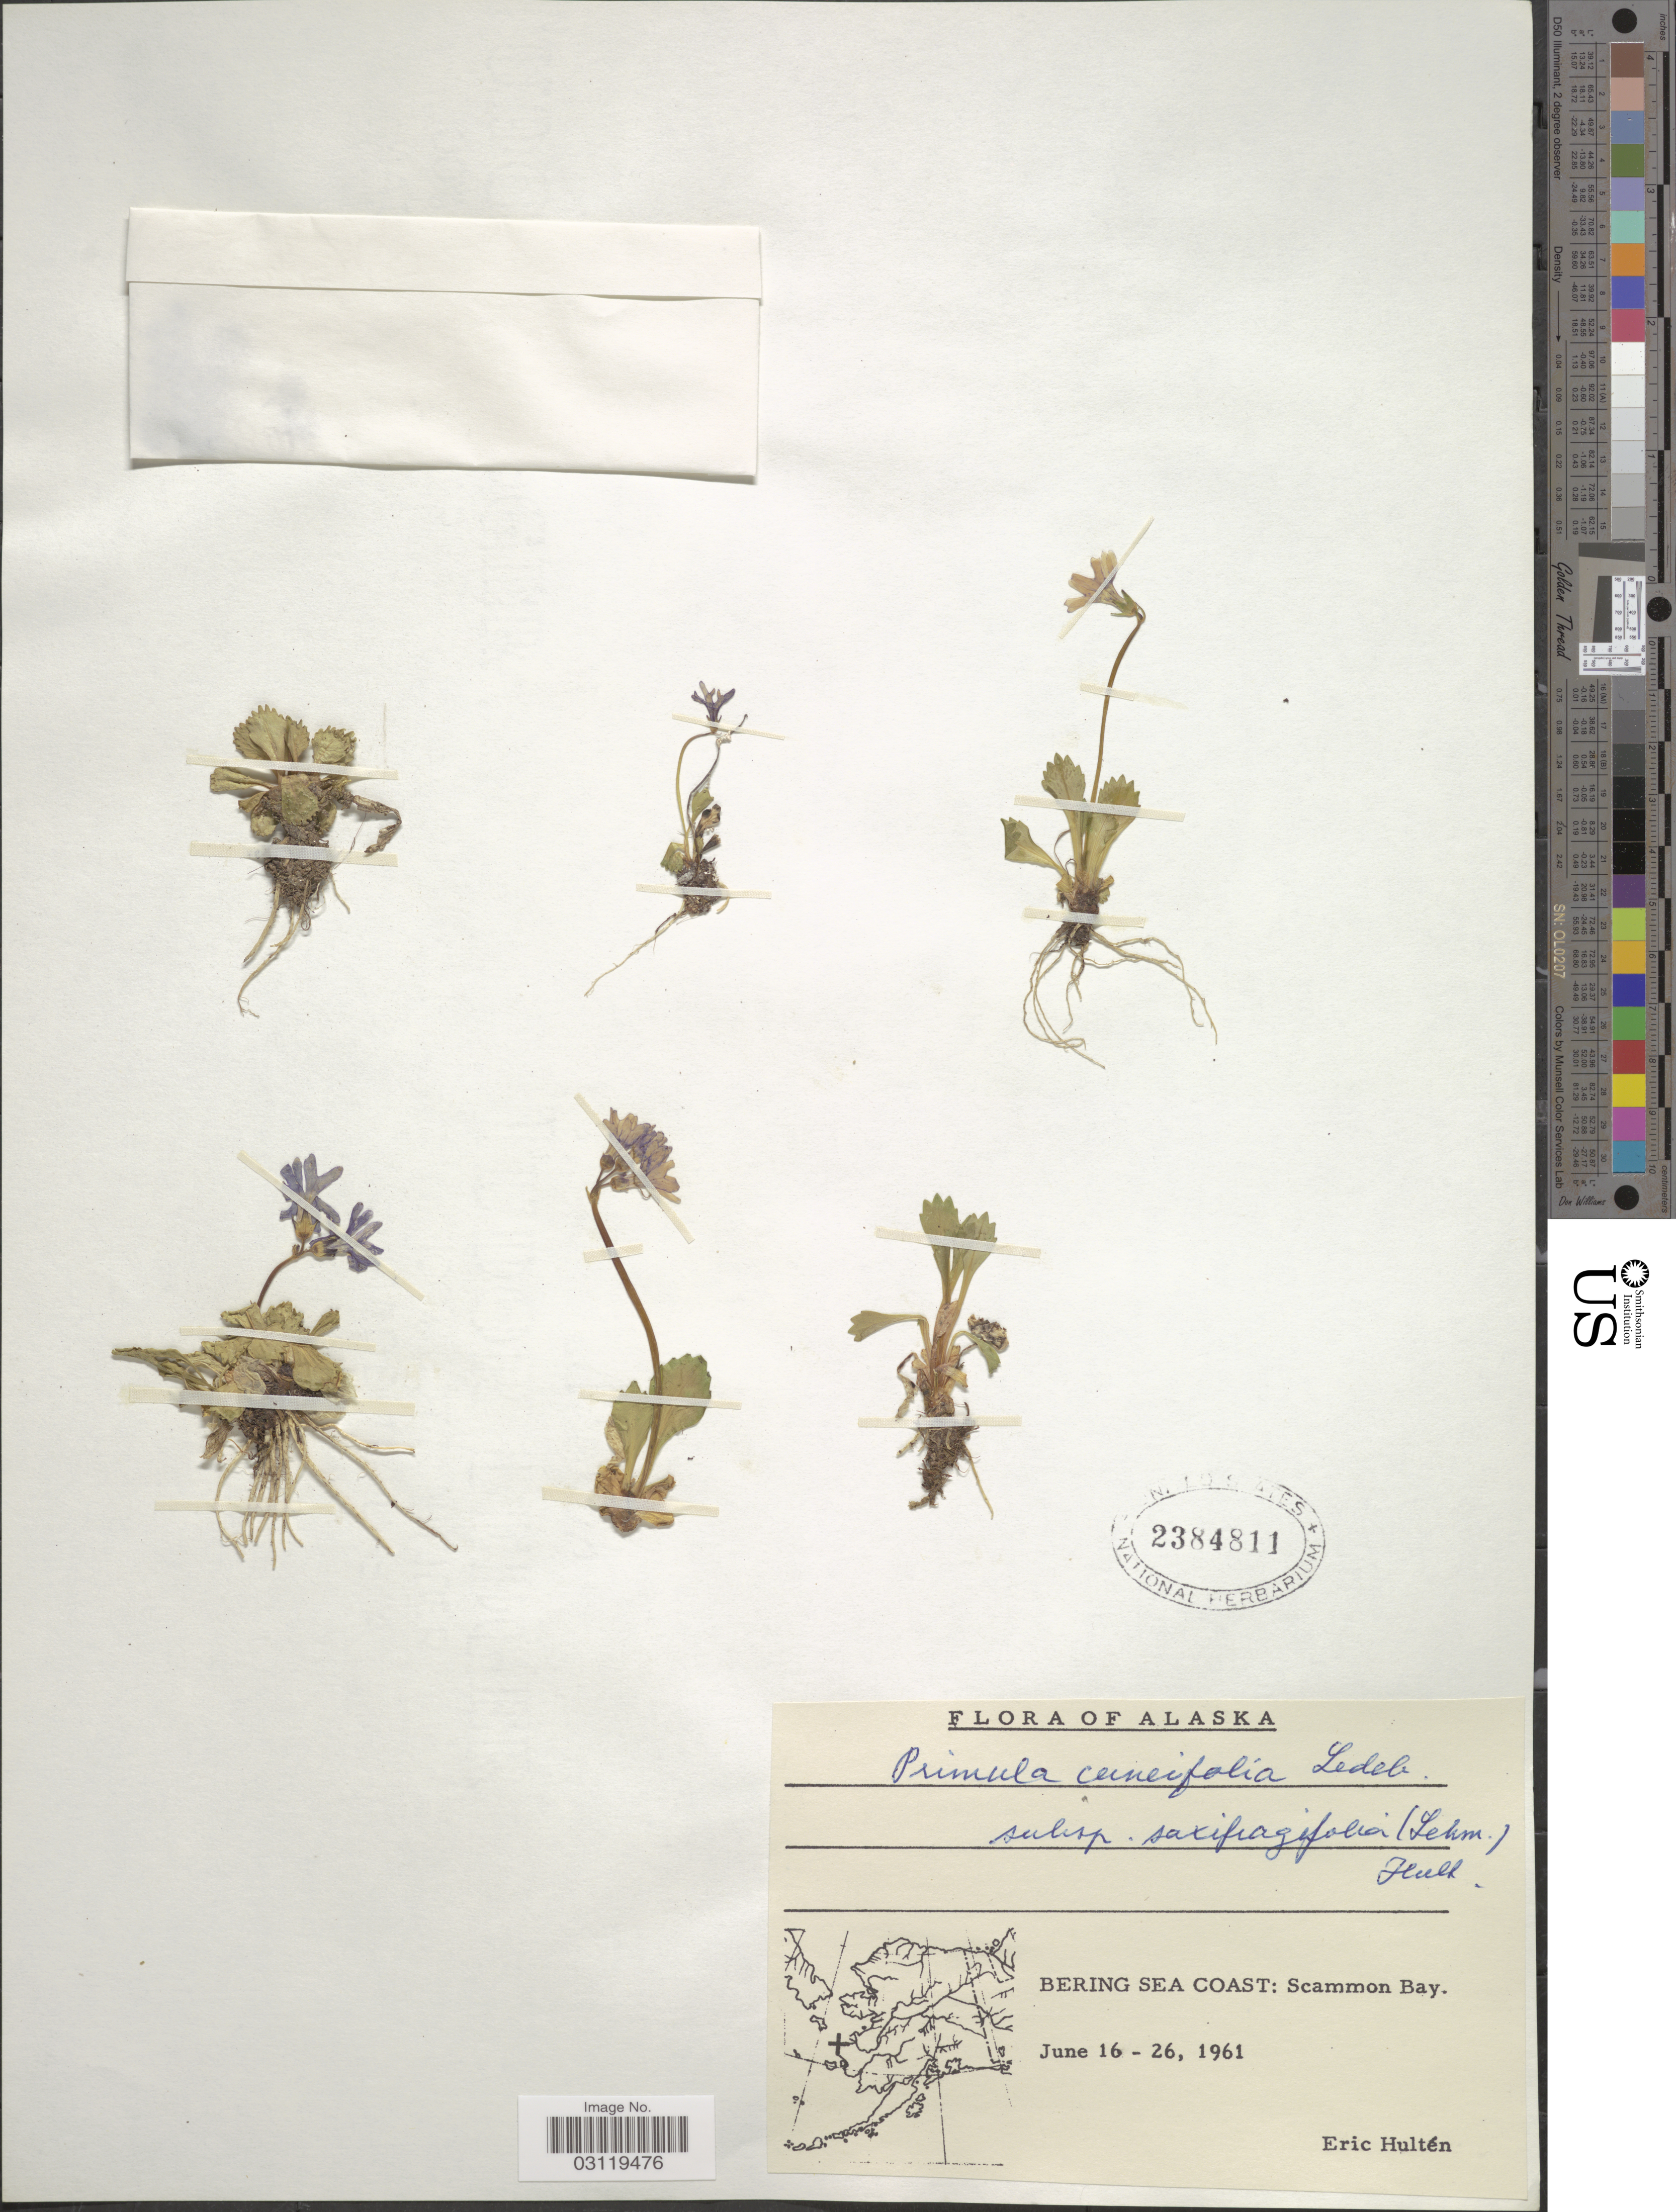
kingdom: Plantae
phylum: Tracheophyta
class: Magnoliopsida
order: Ericales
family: Primulaceae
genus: Primula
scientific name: Primula cuneifolia subsp. saxifragifolia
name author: (Lehm.) W.W. Sm. & Forrest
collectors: E. G. Hultén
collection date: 1961-06-16/1961-06-26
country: United States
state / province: Alaska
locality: Bering Sea Coast: Scammon Bay.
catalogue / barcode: US 2384811